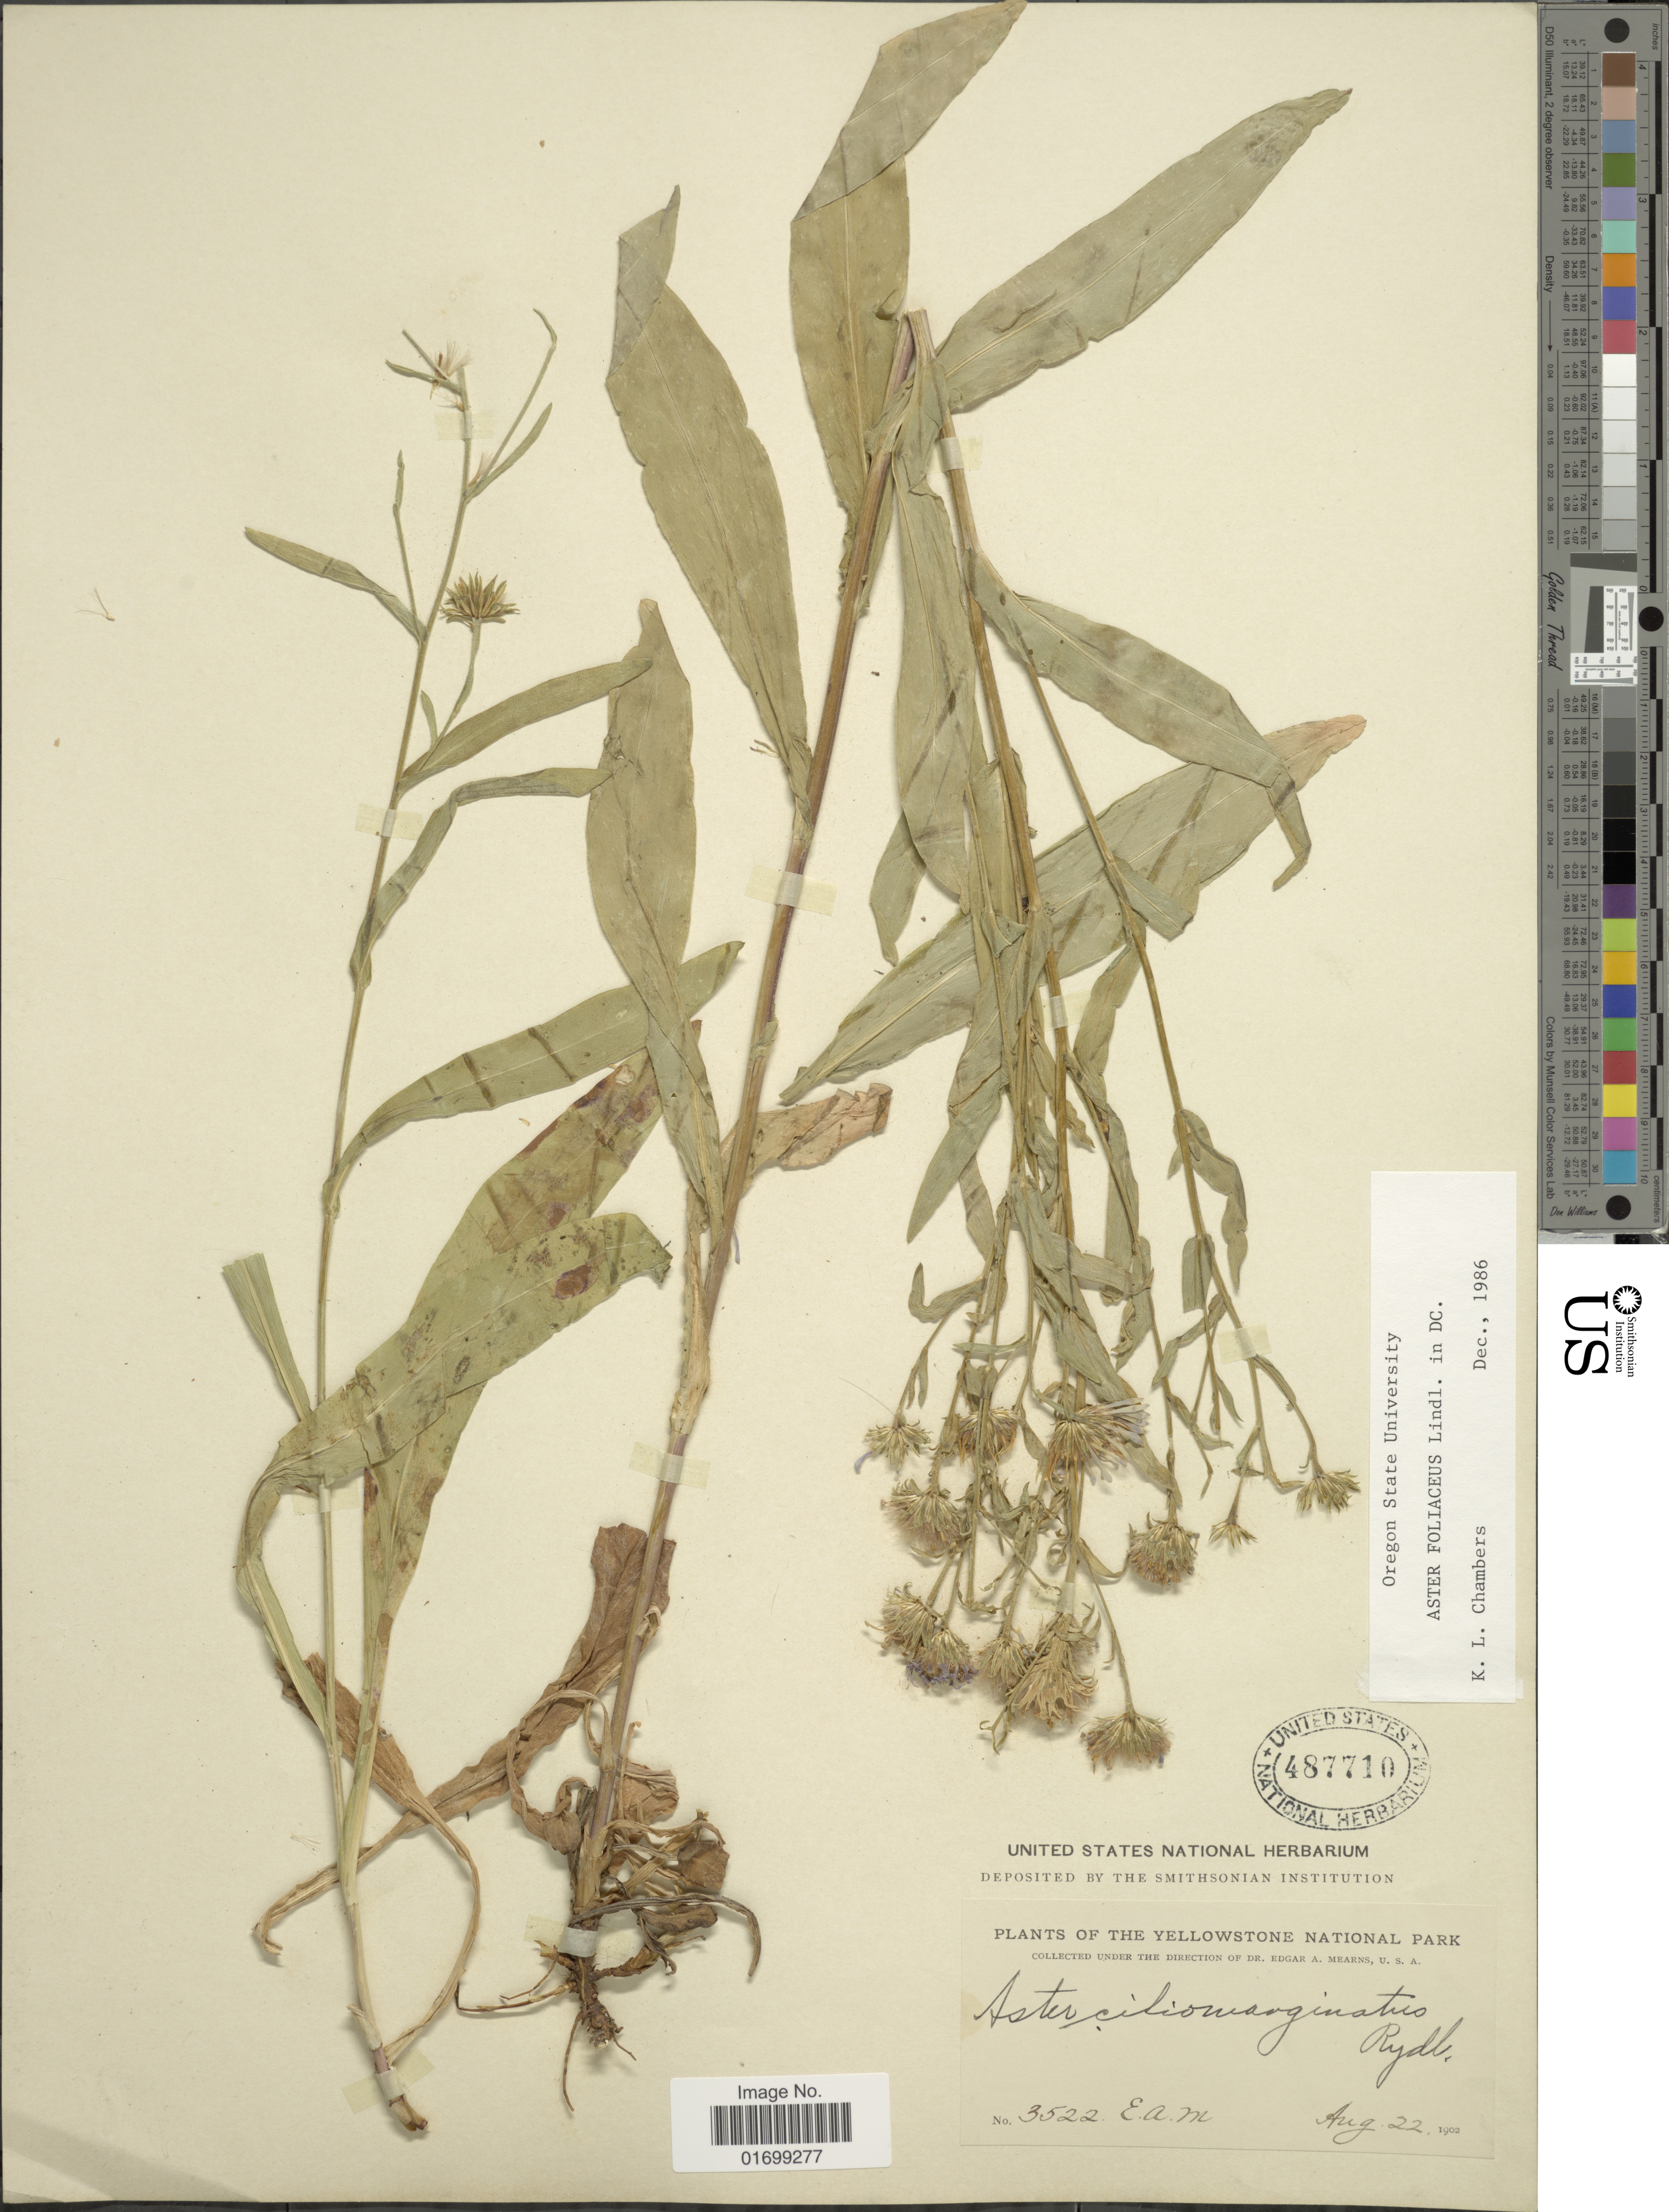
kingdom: Plantae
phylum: Tracheophyta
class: Magnoliopsida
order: Asterales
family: Asteraceae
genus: Symphyotrichum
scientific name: Symphyotrichum foliaceum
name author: (Lindl. ex DC.) G.L. Nesom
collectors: E. A. Mearns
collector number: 3522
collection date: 1902-08-22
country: United States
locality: Yellowstone National Park.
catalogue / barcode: US 487710